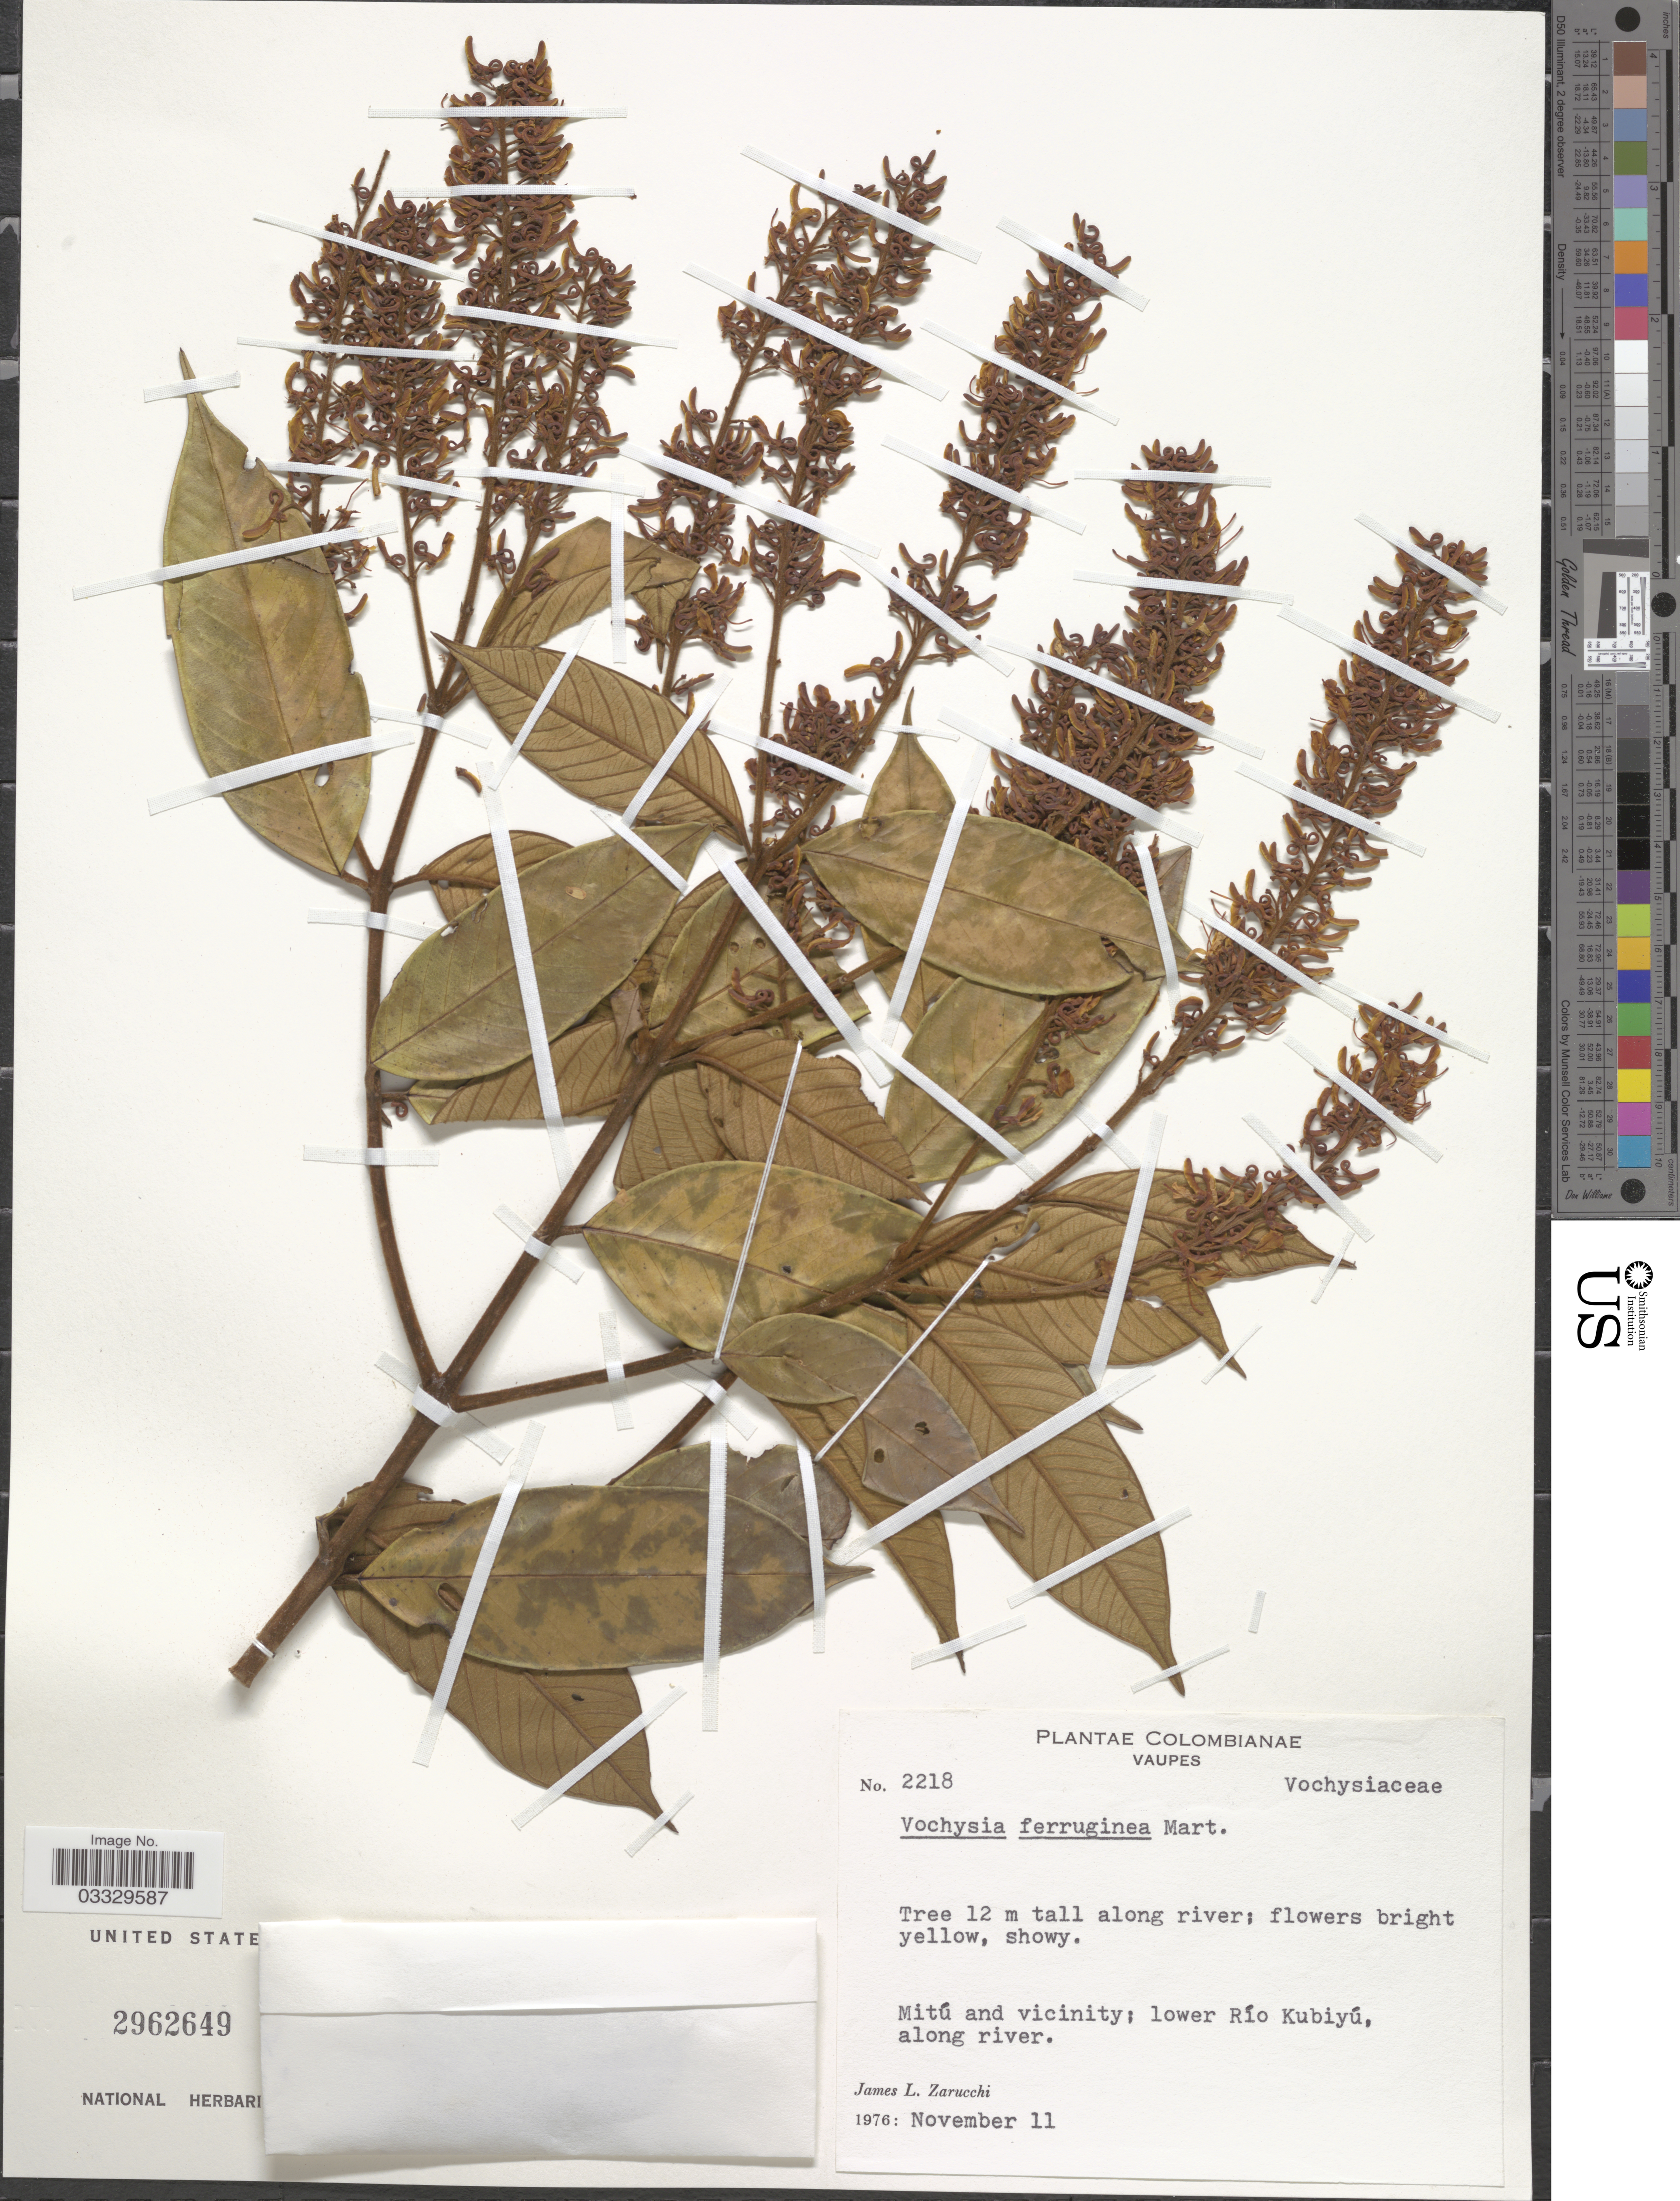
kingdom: Plantae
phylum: Tracheophyta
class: Magnoliopsida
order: Myrtales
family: Vochysiaceae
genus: Vochysia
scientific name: Vochysia ferruginea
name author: Mart.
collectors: J. L. Zarucchi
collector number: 2218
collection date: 1976-11-11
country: Colombia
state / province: Vaupés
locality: Mitú and vicinity; lower Río Kubiyú, along river.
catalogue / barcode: US 2962649